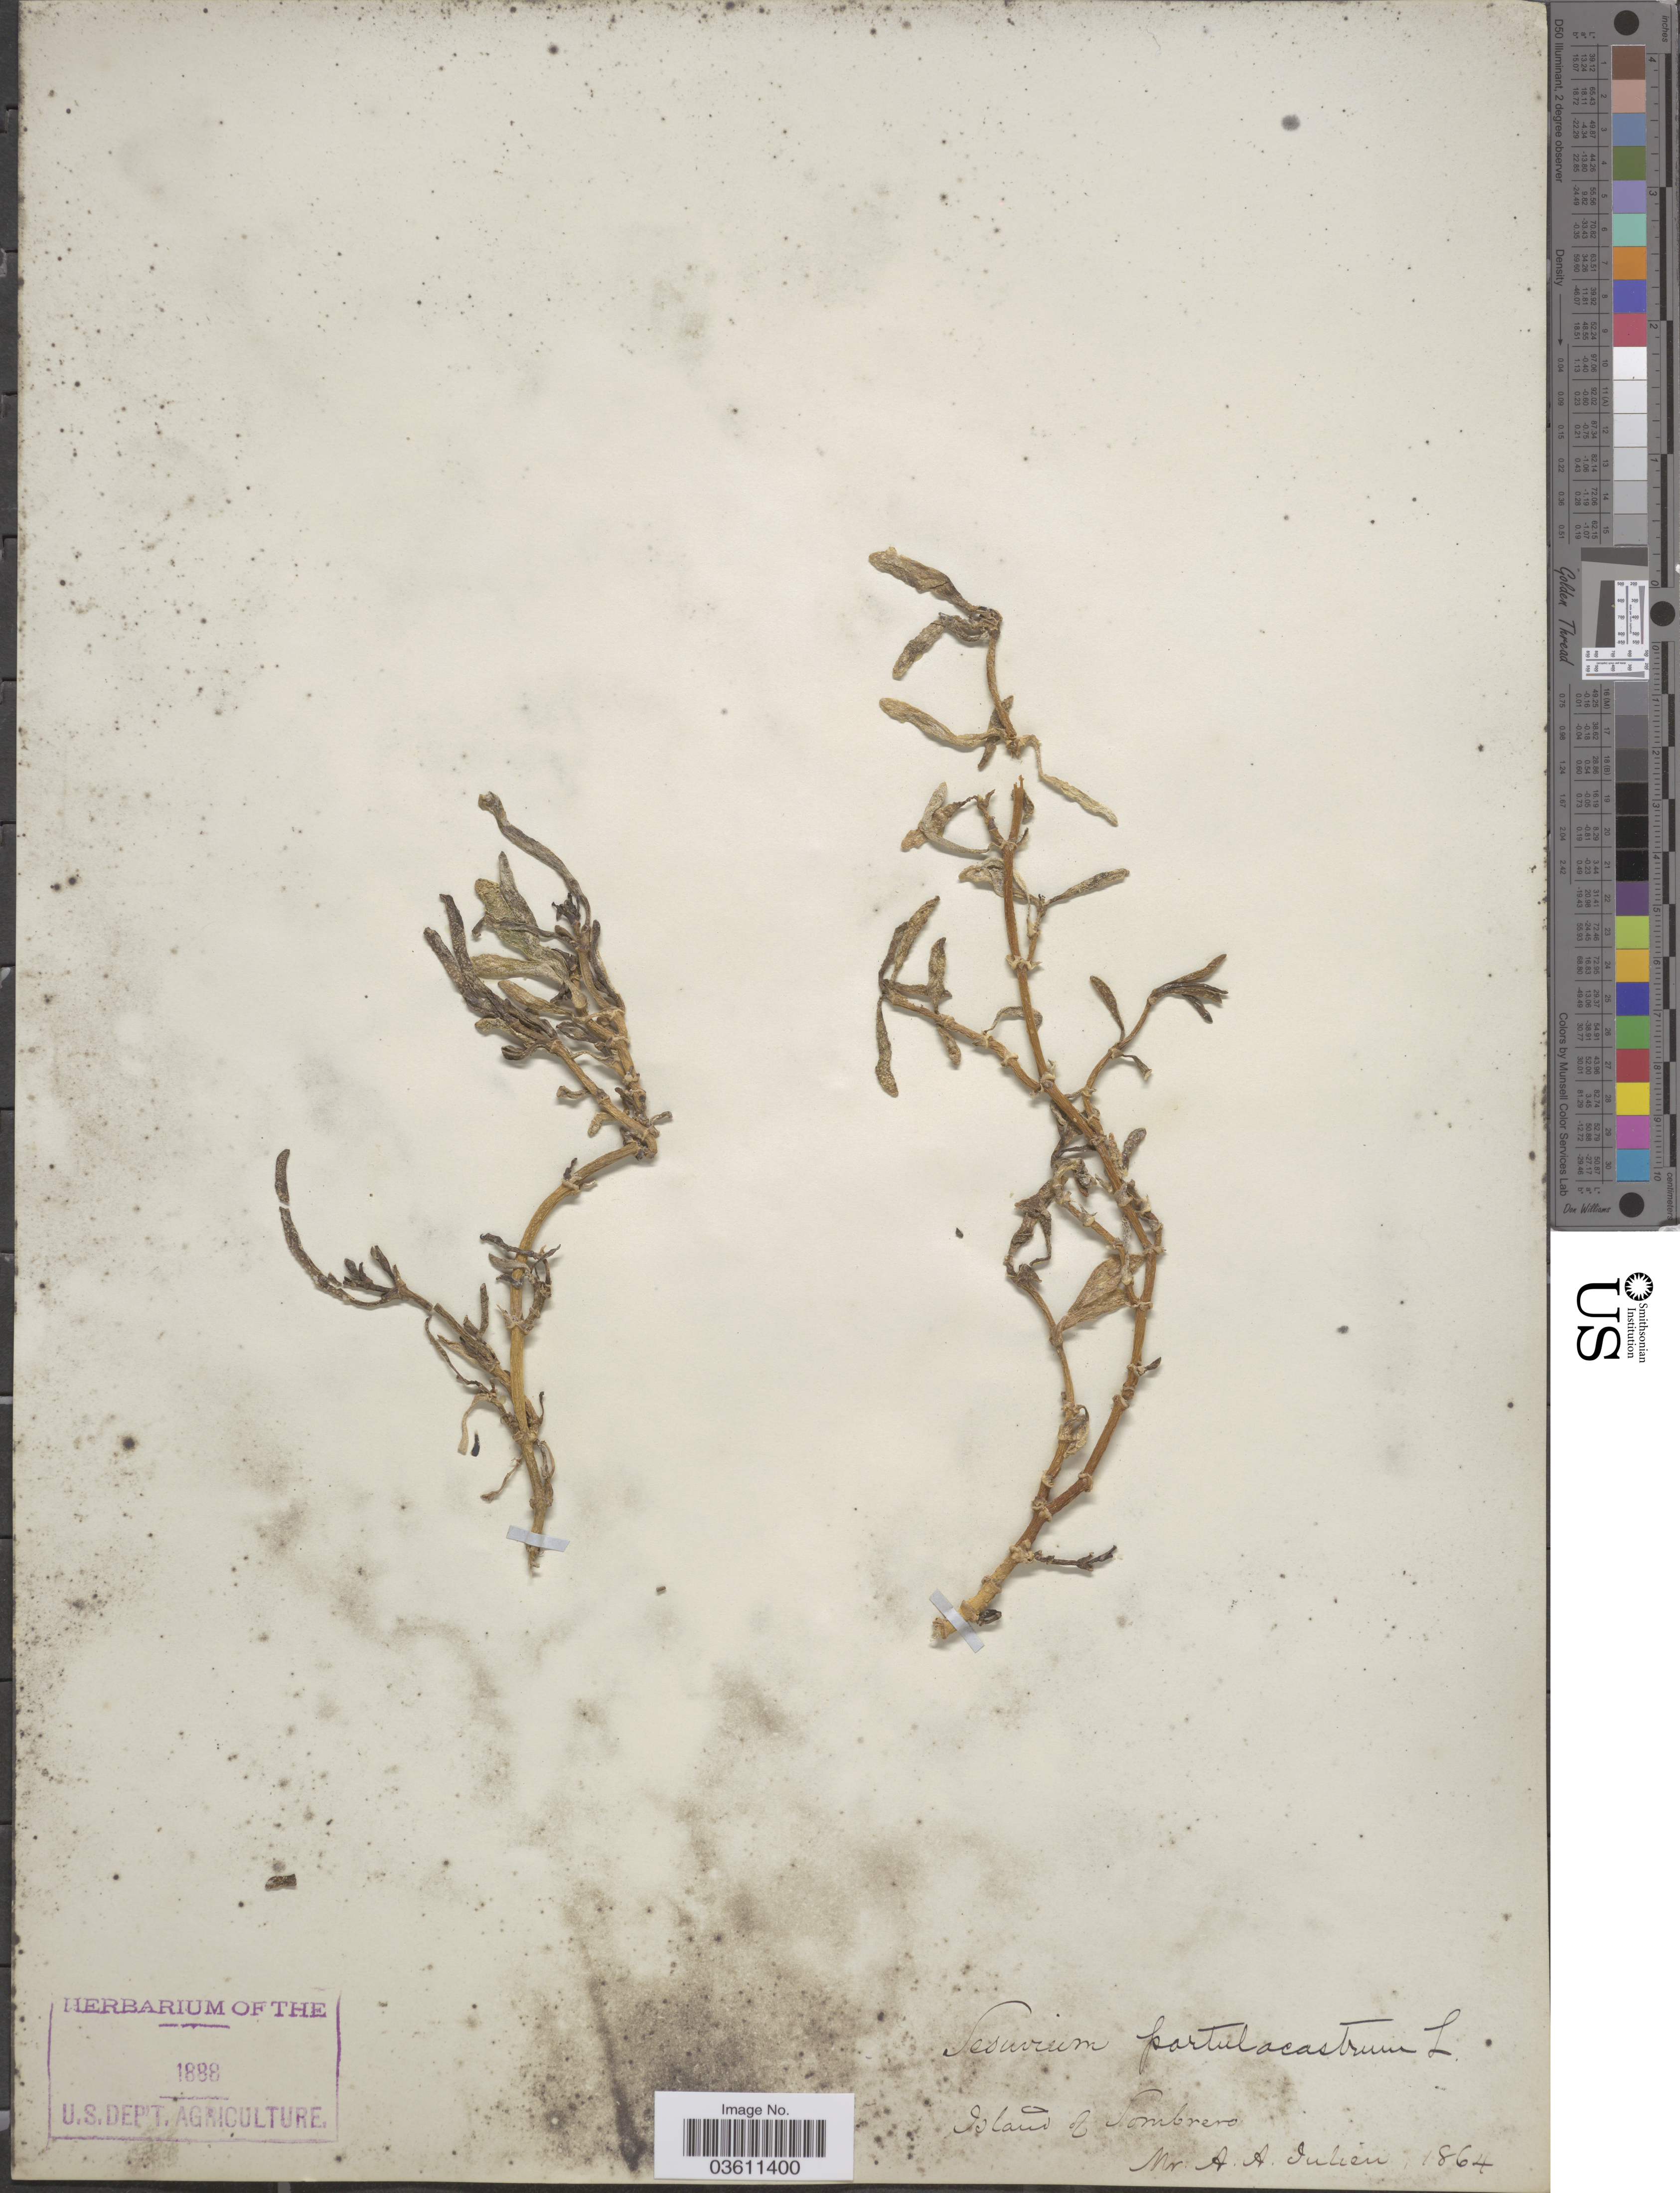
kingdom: Plantae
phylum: Tracheophyta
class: Magnoliopsida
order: Caryophyllales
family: Aizoaceae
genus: Sesuvium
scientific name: Sesuvium portulacastrum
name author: (L.) L.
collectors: A. Julien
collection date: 1864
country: Anguilla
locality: Island of Sombrero.